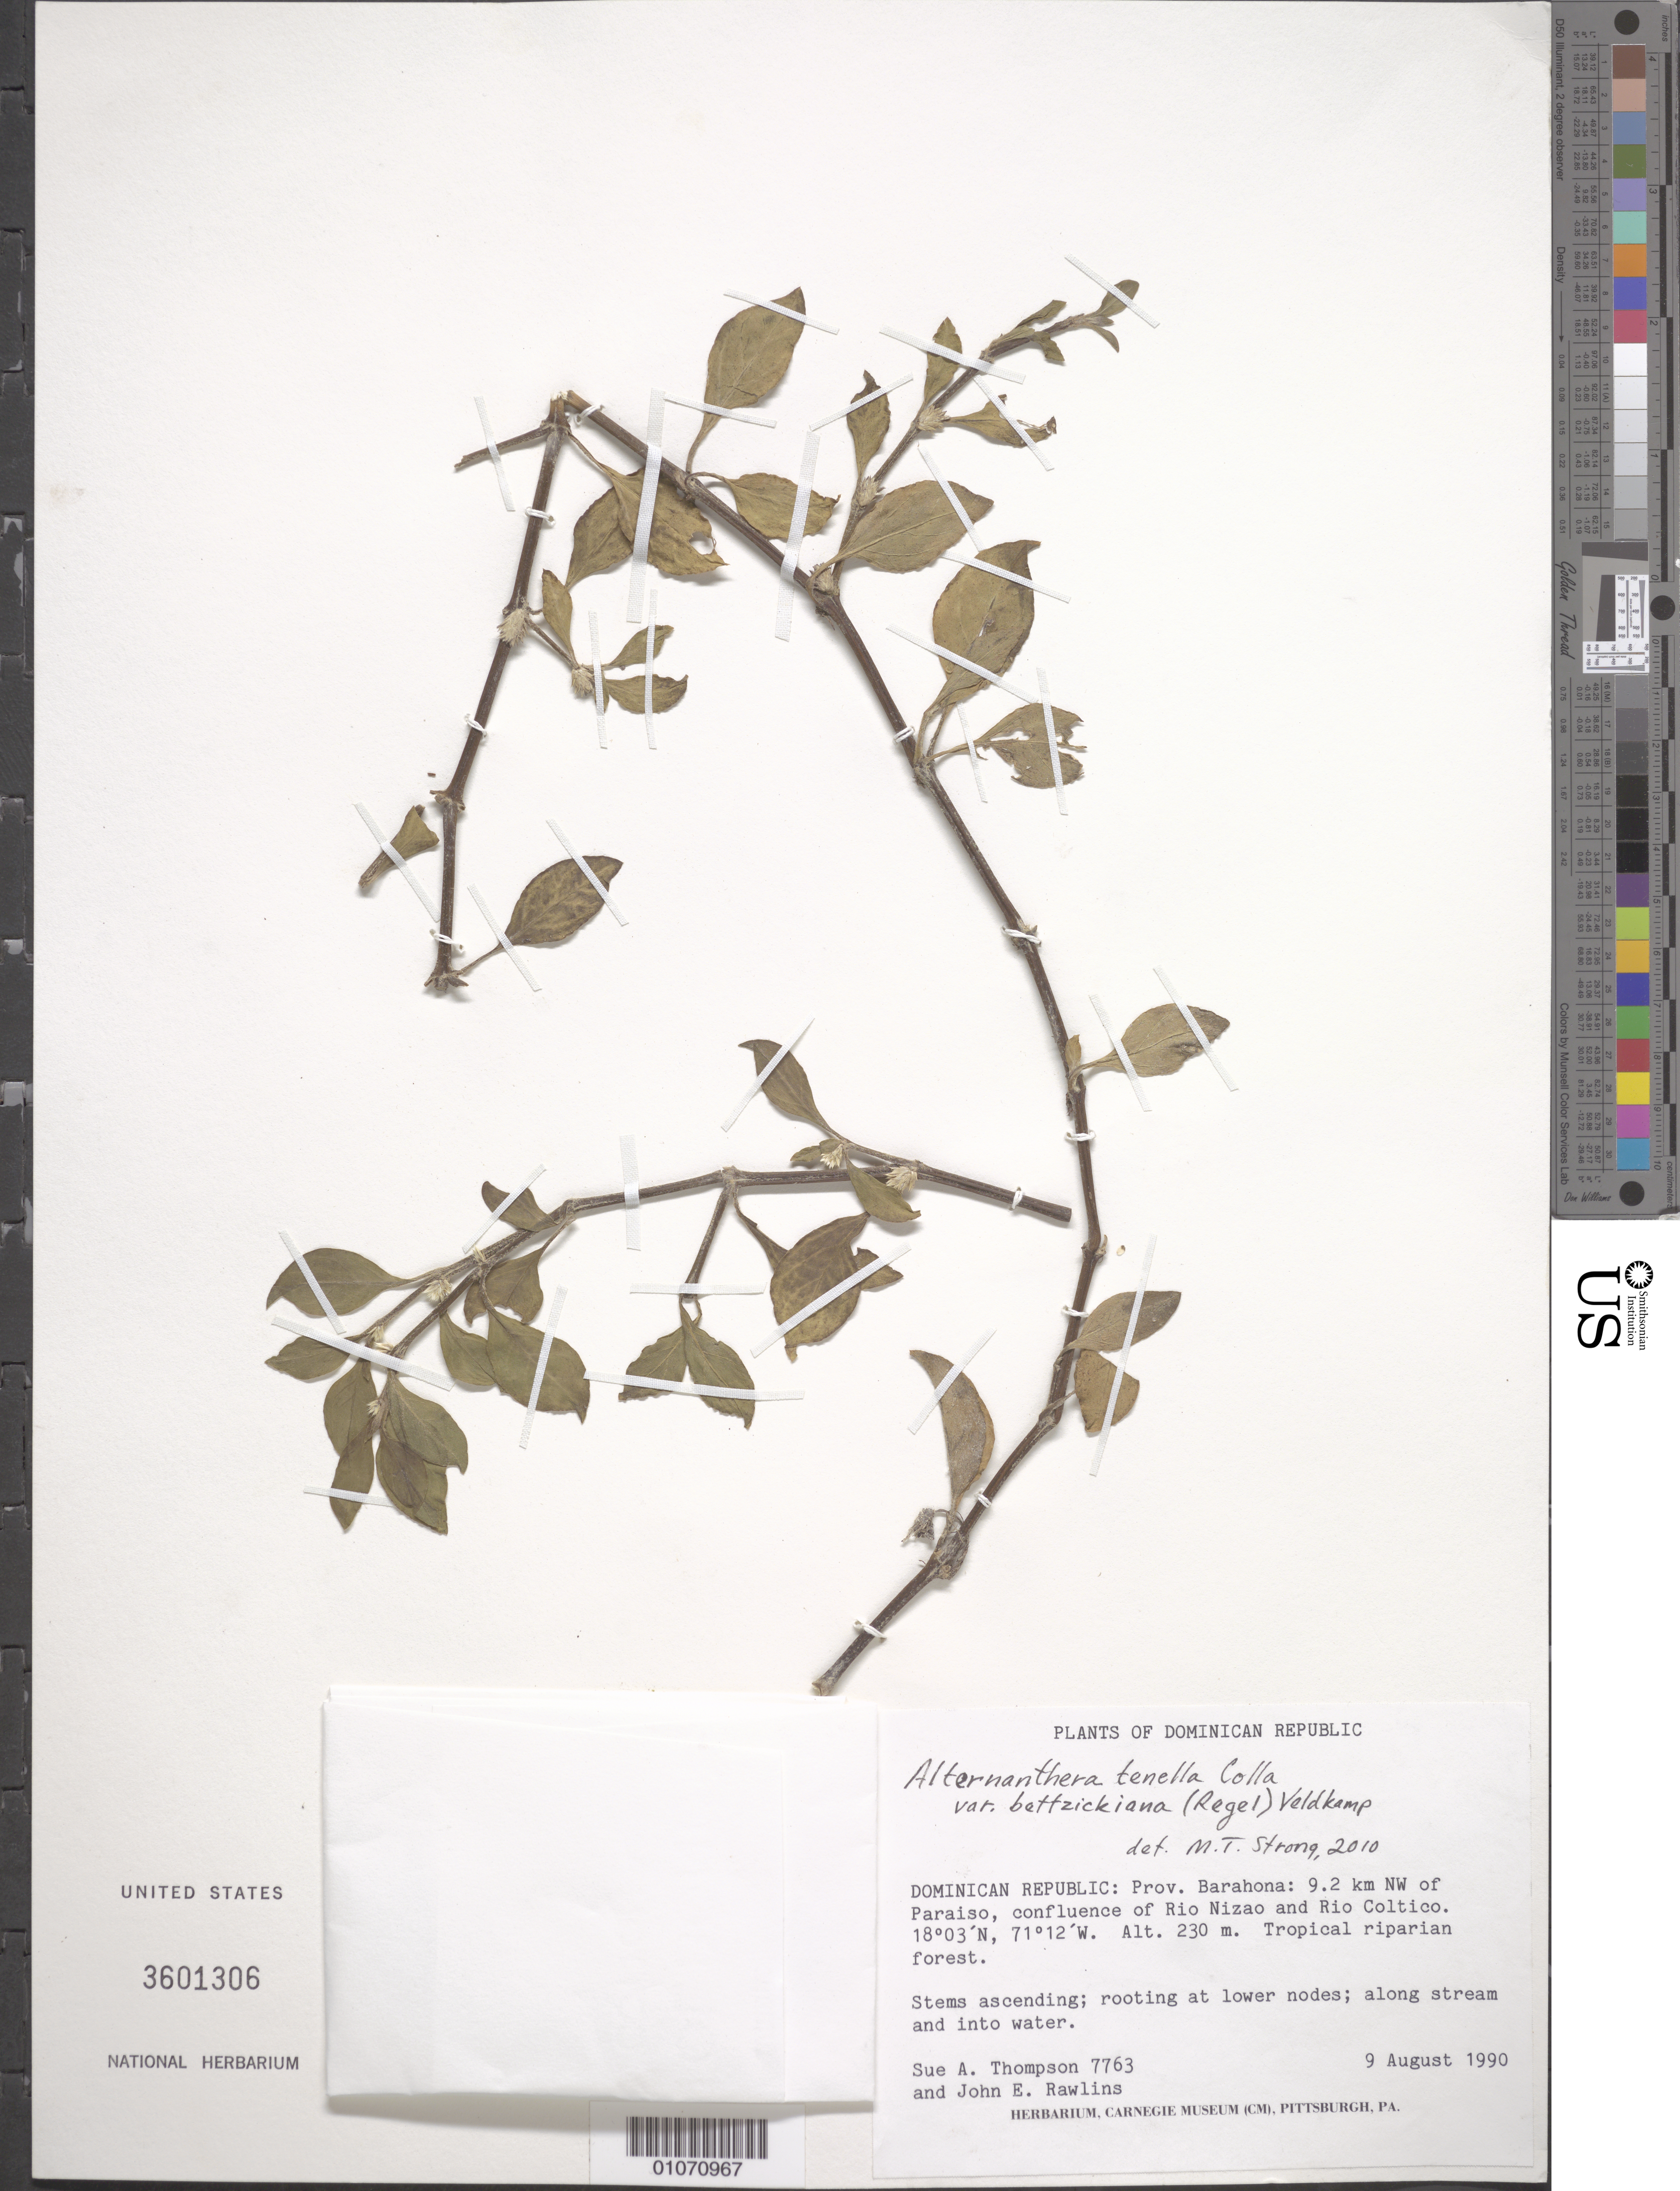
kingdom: Plantae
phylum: Tracheophyta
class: Magnoliopsida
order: Caryophyllales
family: Amaranthaceae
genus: Alternanthera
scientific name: Alternanthera tenella var. bettzickiana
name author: (Regel) Veldkamp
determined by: Strong, M. T., (US), Smithsonian Institution - National Museum of Natural History (UNITED STATES)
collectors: S. A. Thompson, J. Rawlins & C. Young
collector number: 7763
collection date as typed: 09 Aug 1990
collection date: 1990-08-09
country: Dominican Republic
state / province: Barahona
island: Hispaniola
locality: Paraiso, 9.2 km NW of; confluence of Rio Nizao and Rio Coltico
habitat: Tropical riparian forest; along stream and into water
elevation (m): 230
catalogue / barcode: US 3601306